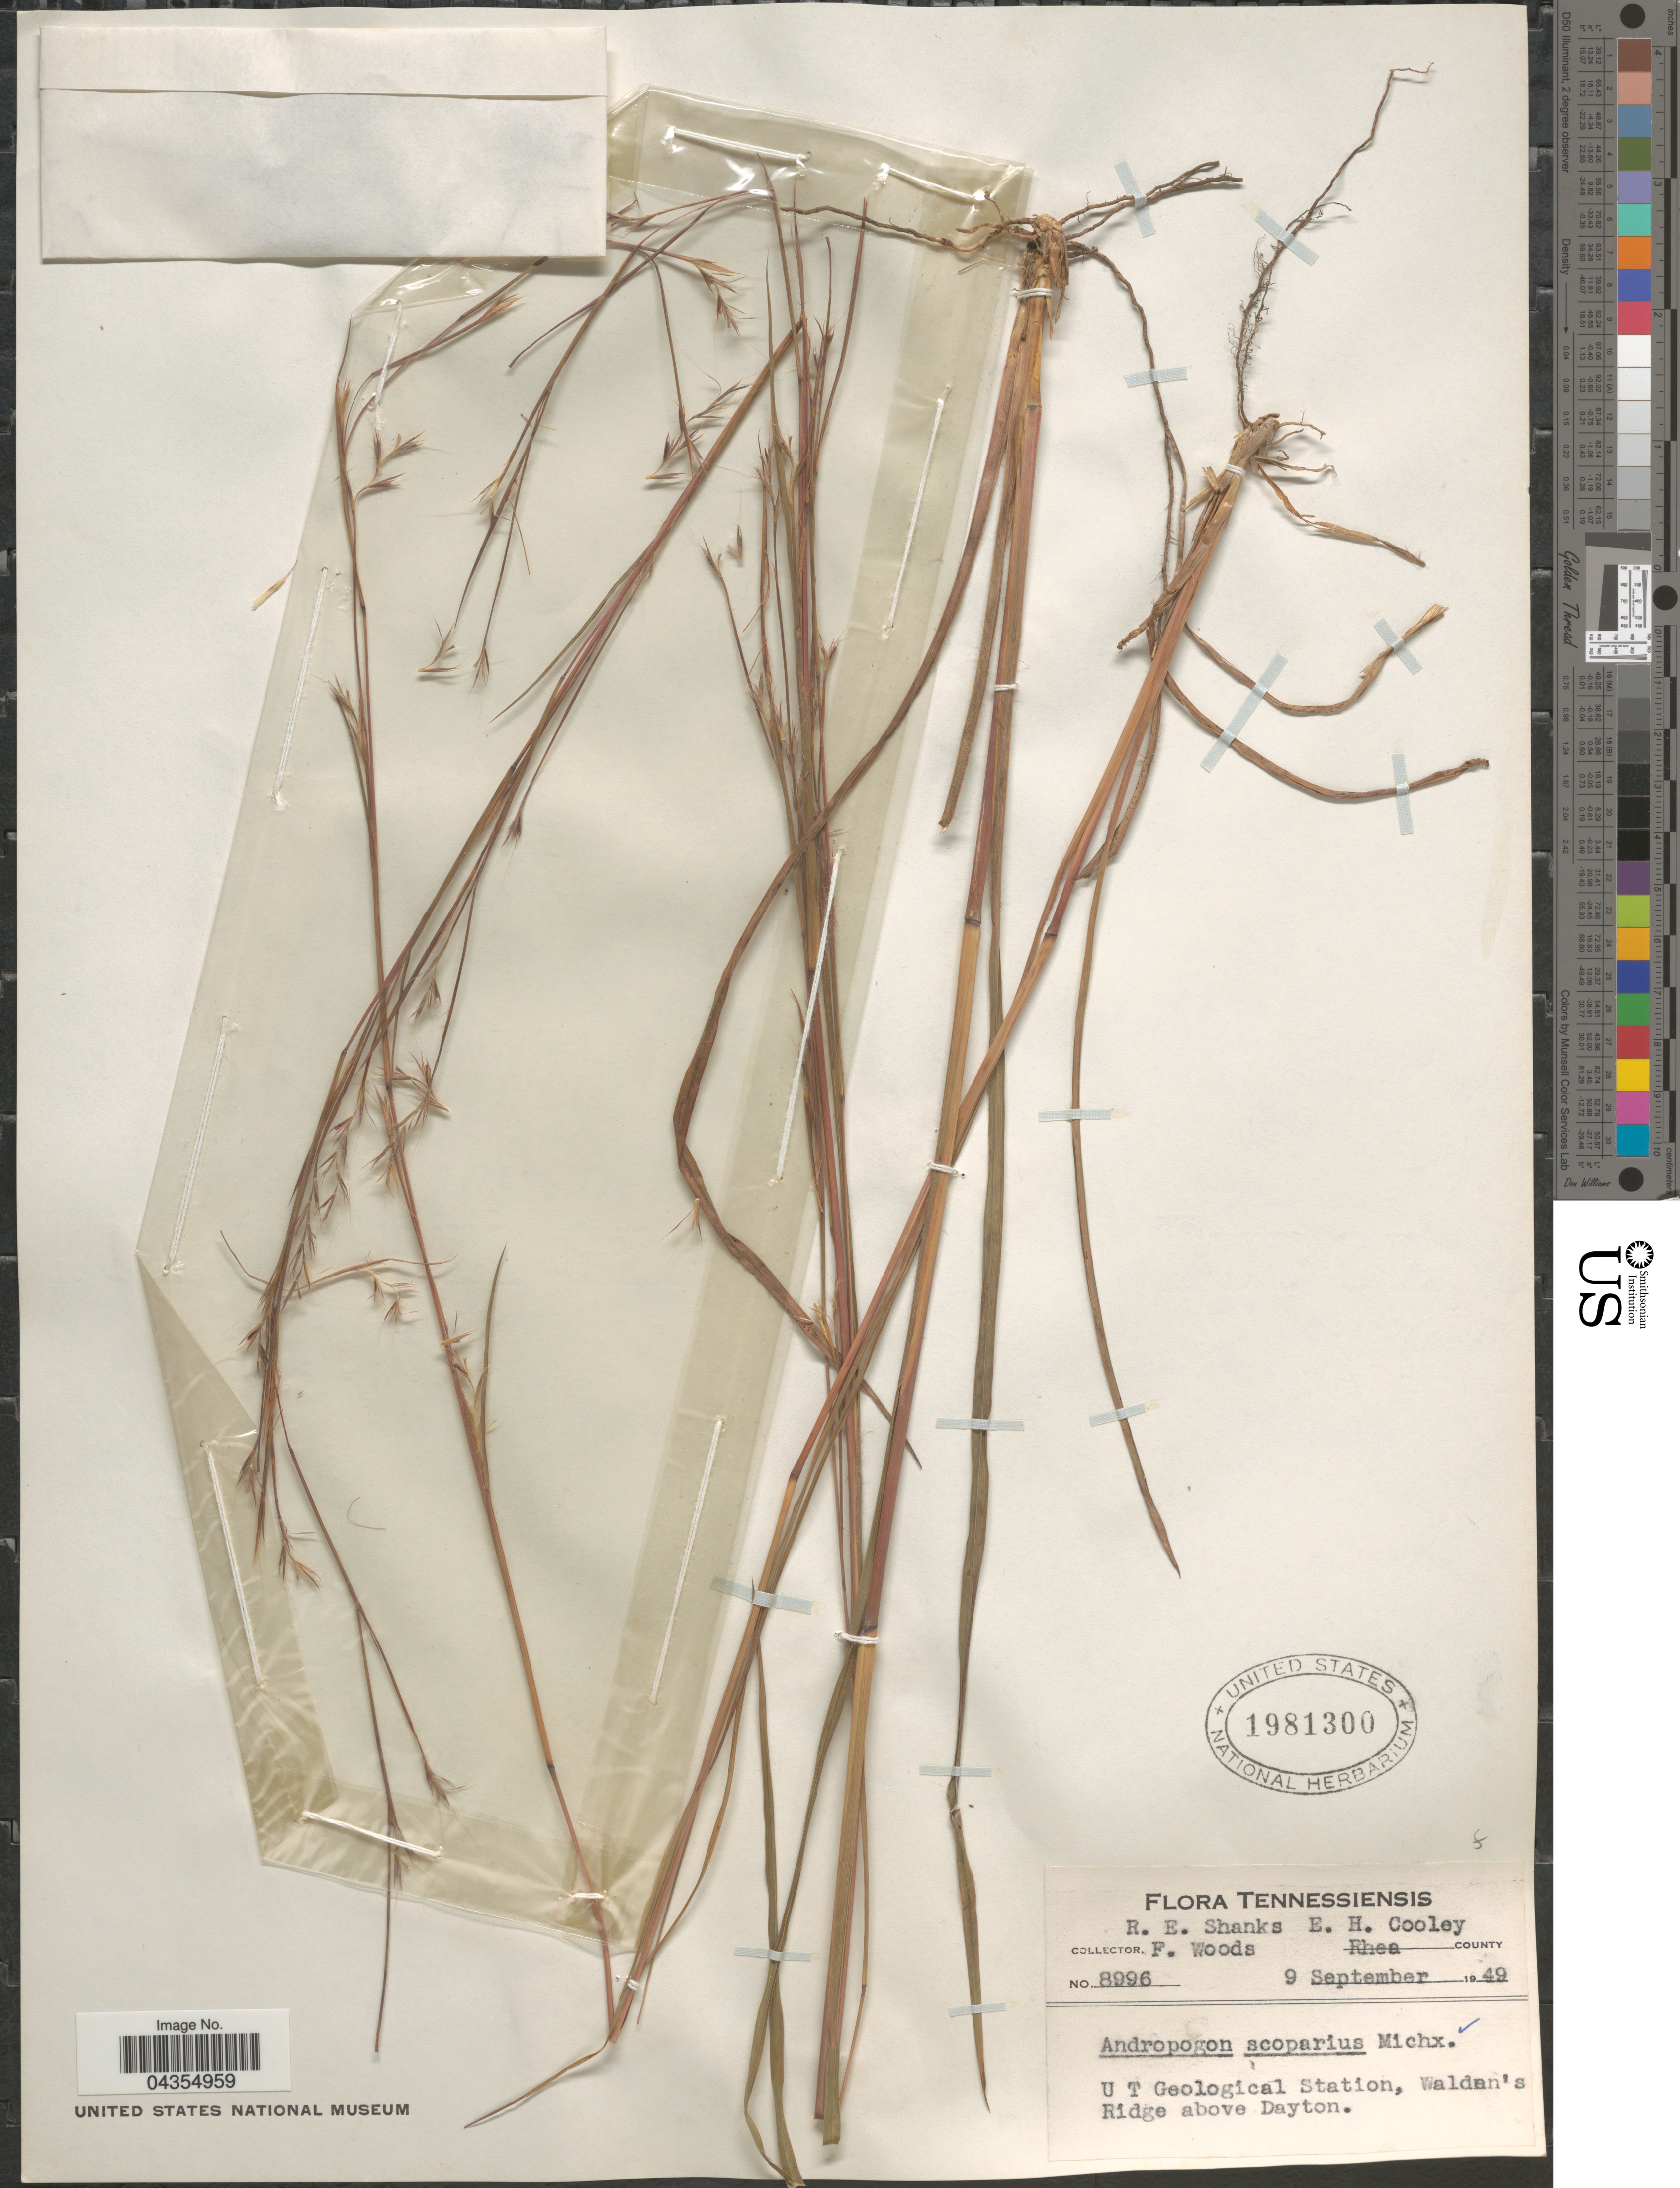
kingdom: Plantae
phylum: Tracheophyta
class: Liliopsida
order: Poales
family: Poaceae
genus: Schizachyrium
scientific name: Schizachyrium sanguineum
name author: (Retz.) Alston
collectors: R. Shanks, E. H. Cooley & F. Woods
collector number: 8996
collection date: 1949-09-09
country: United States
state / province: Tennessee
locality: Rhea County. U T Geological Station, Walden's Ridge above Dayton.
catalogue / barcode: US 1981300